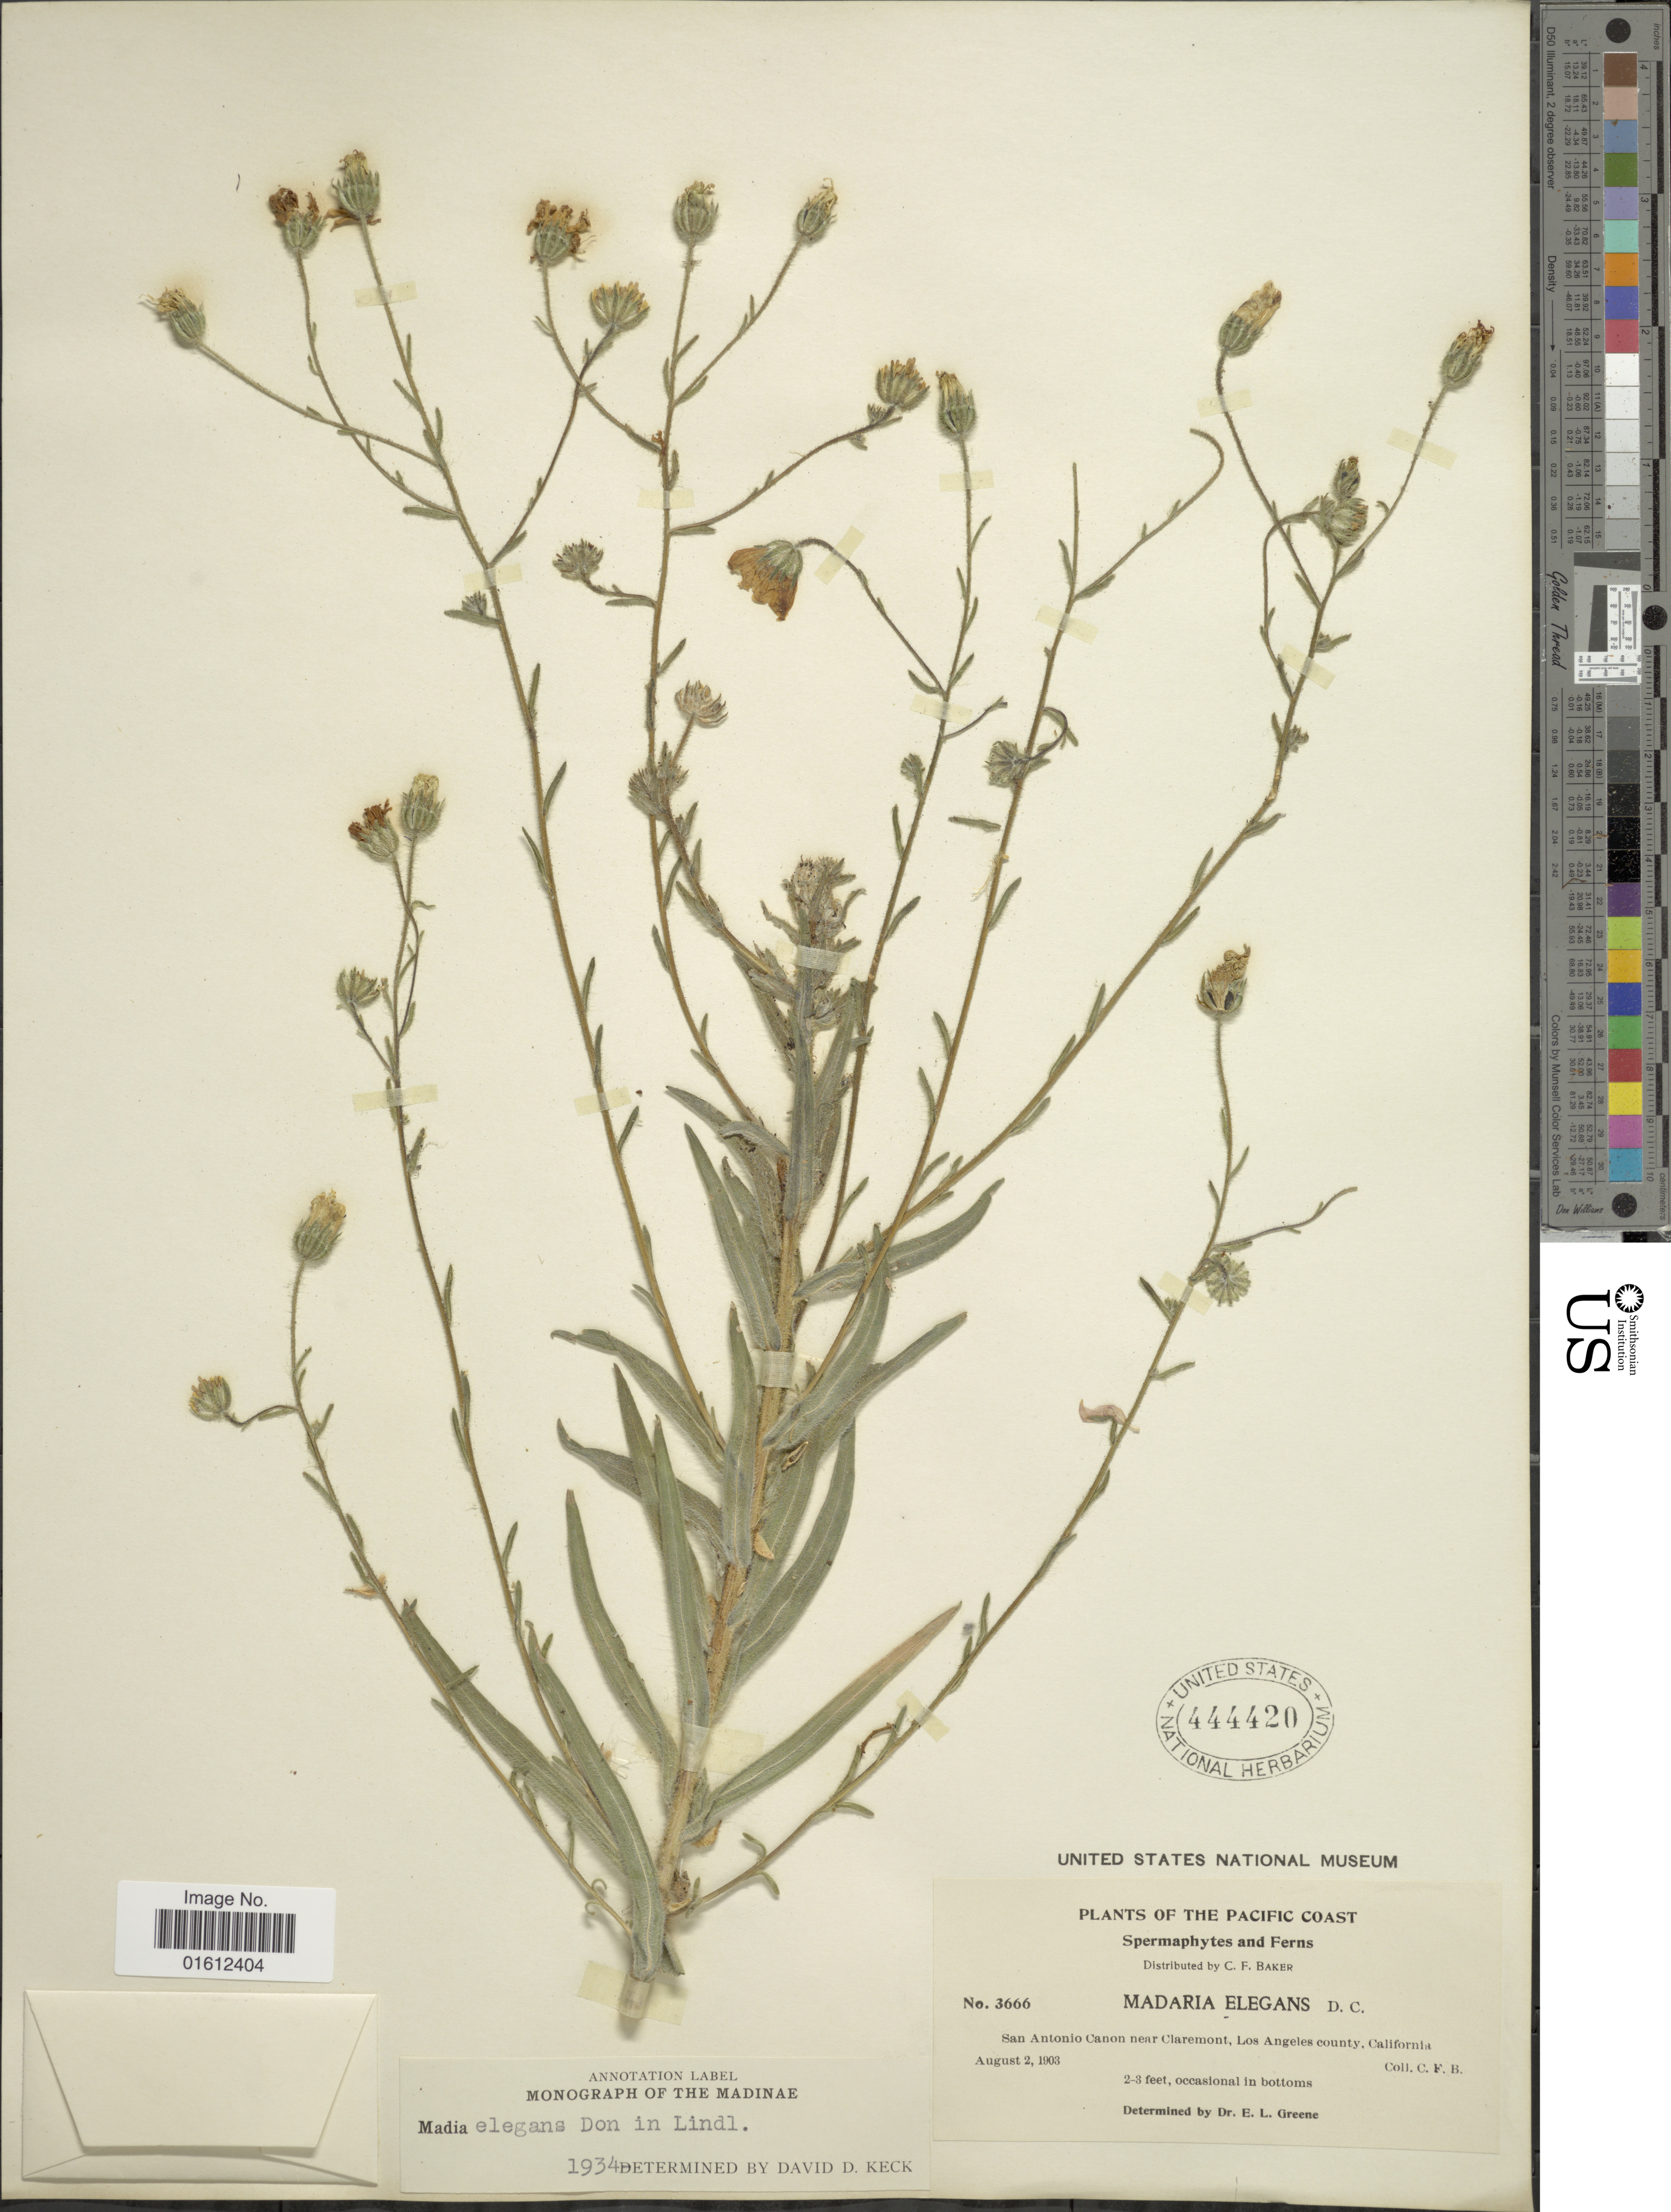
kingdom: Plantae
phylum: Tracheophyta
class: Magnoliopsida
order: Asterales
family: Asteraceae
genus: Madia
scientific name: Madia elegans subsp. elegans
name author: D. Don ex Lindl.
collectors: C. F. Baker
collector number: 3666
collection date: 1903-08-02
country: United States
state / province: California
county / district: Los Angeles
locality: Pacific Coast. San Antonio Canon near Claremont, Los Angeles county.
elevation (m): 1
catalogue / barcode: US 44420